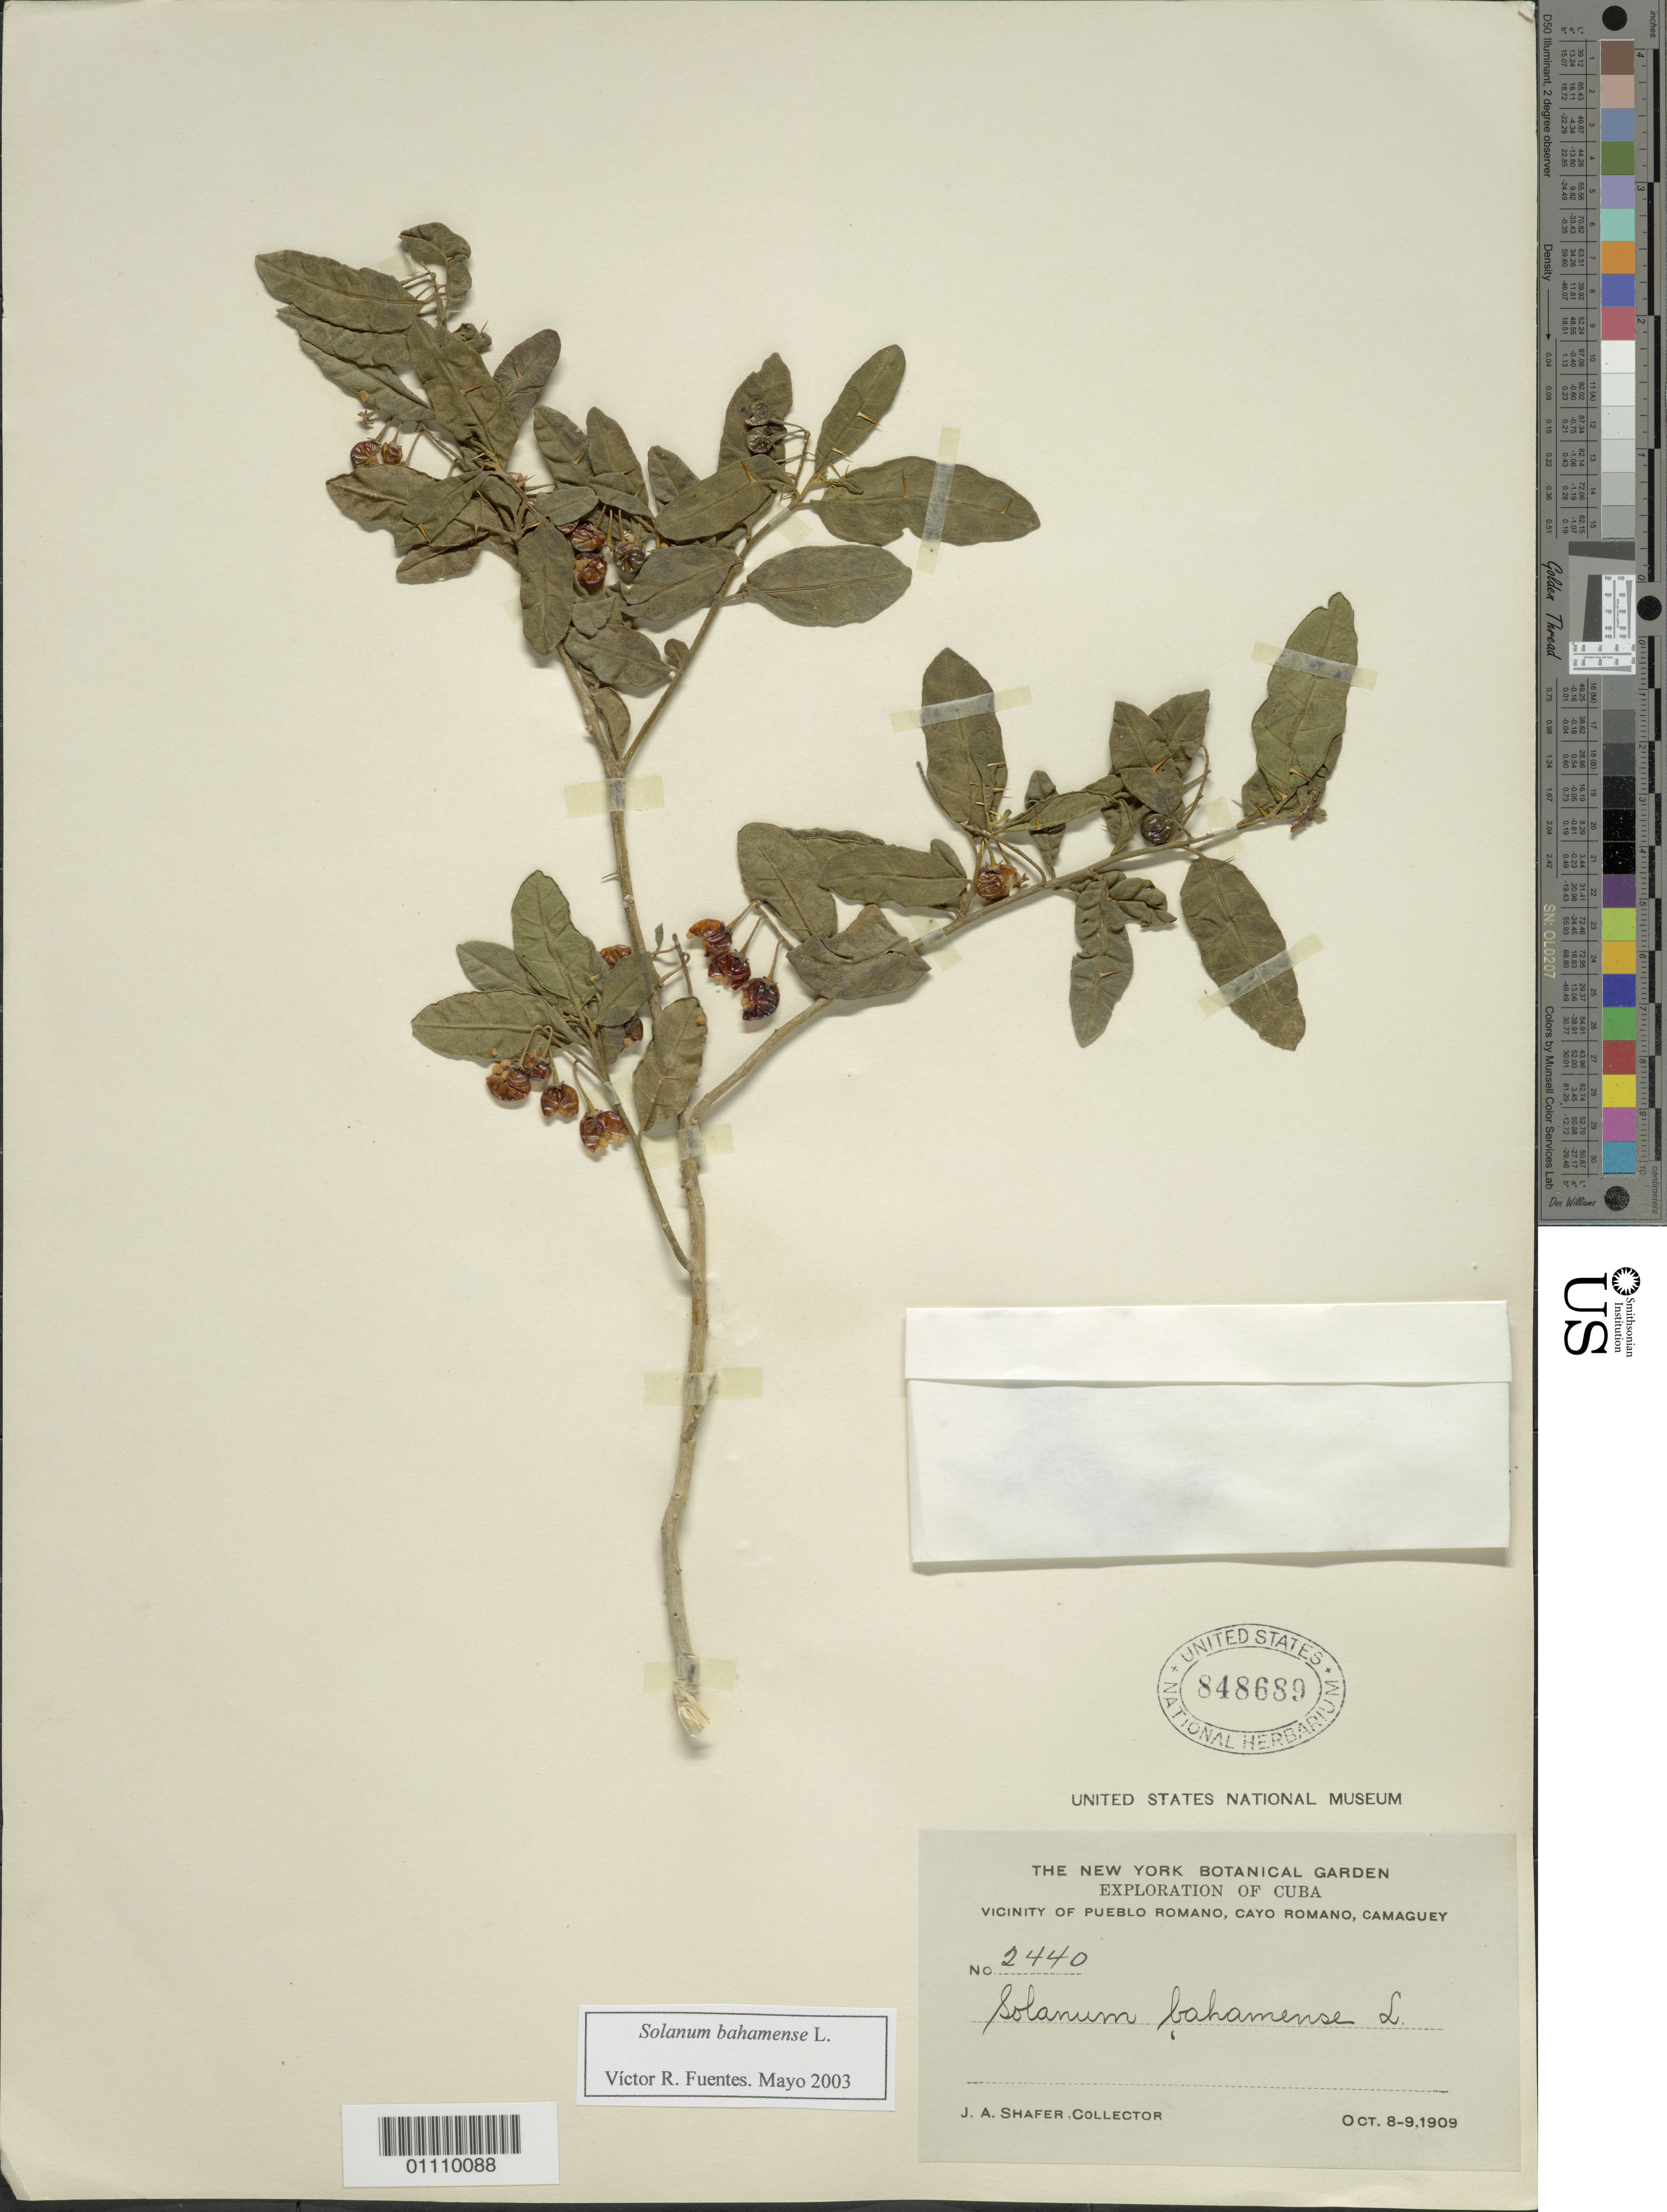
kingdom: Plantae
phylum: Tracheophyta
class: Magnoliopsida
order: Solanales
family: Solanaceae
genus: Solanum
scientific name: Solanum bahamense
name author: L.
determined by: Fuentes, V. R.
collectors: J. A. Shafer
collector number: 2440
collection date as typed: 08 Oct 1909 to 09 Oct 1909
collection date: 1909-10-08/1909-10-09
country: Cuba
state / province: Camaguey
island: Cuba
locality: Pueblo Romano vicinity, Cayo Romano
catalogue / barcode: US 848689